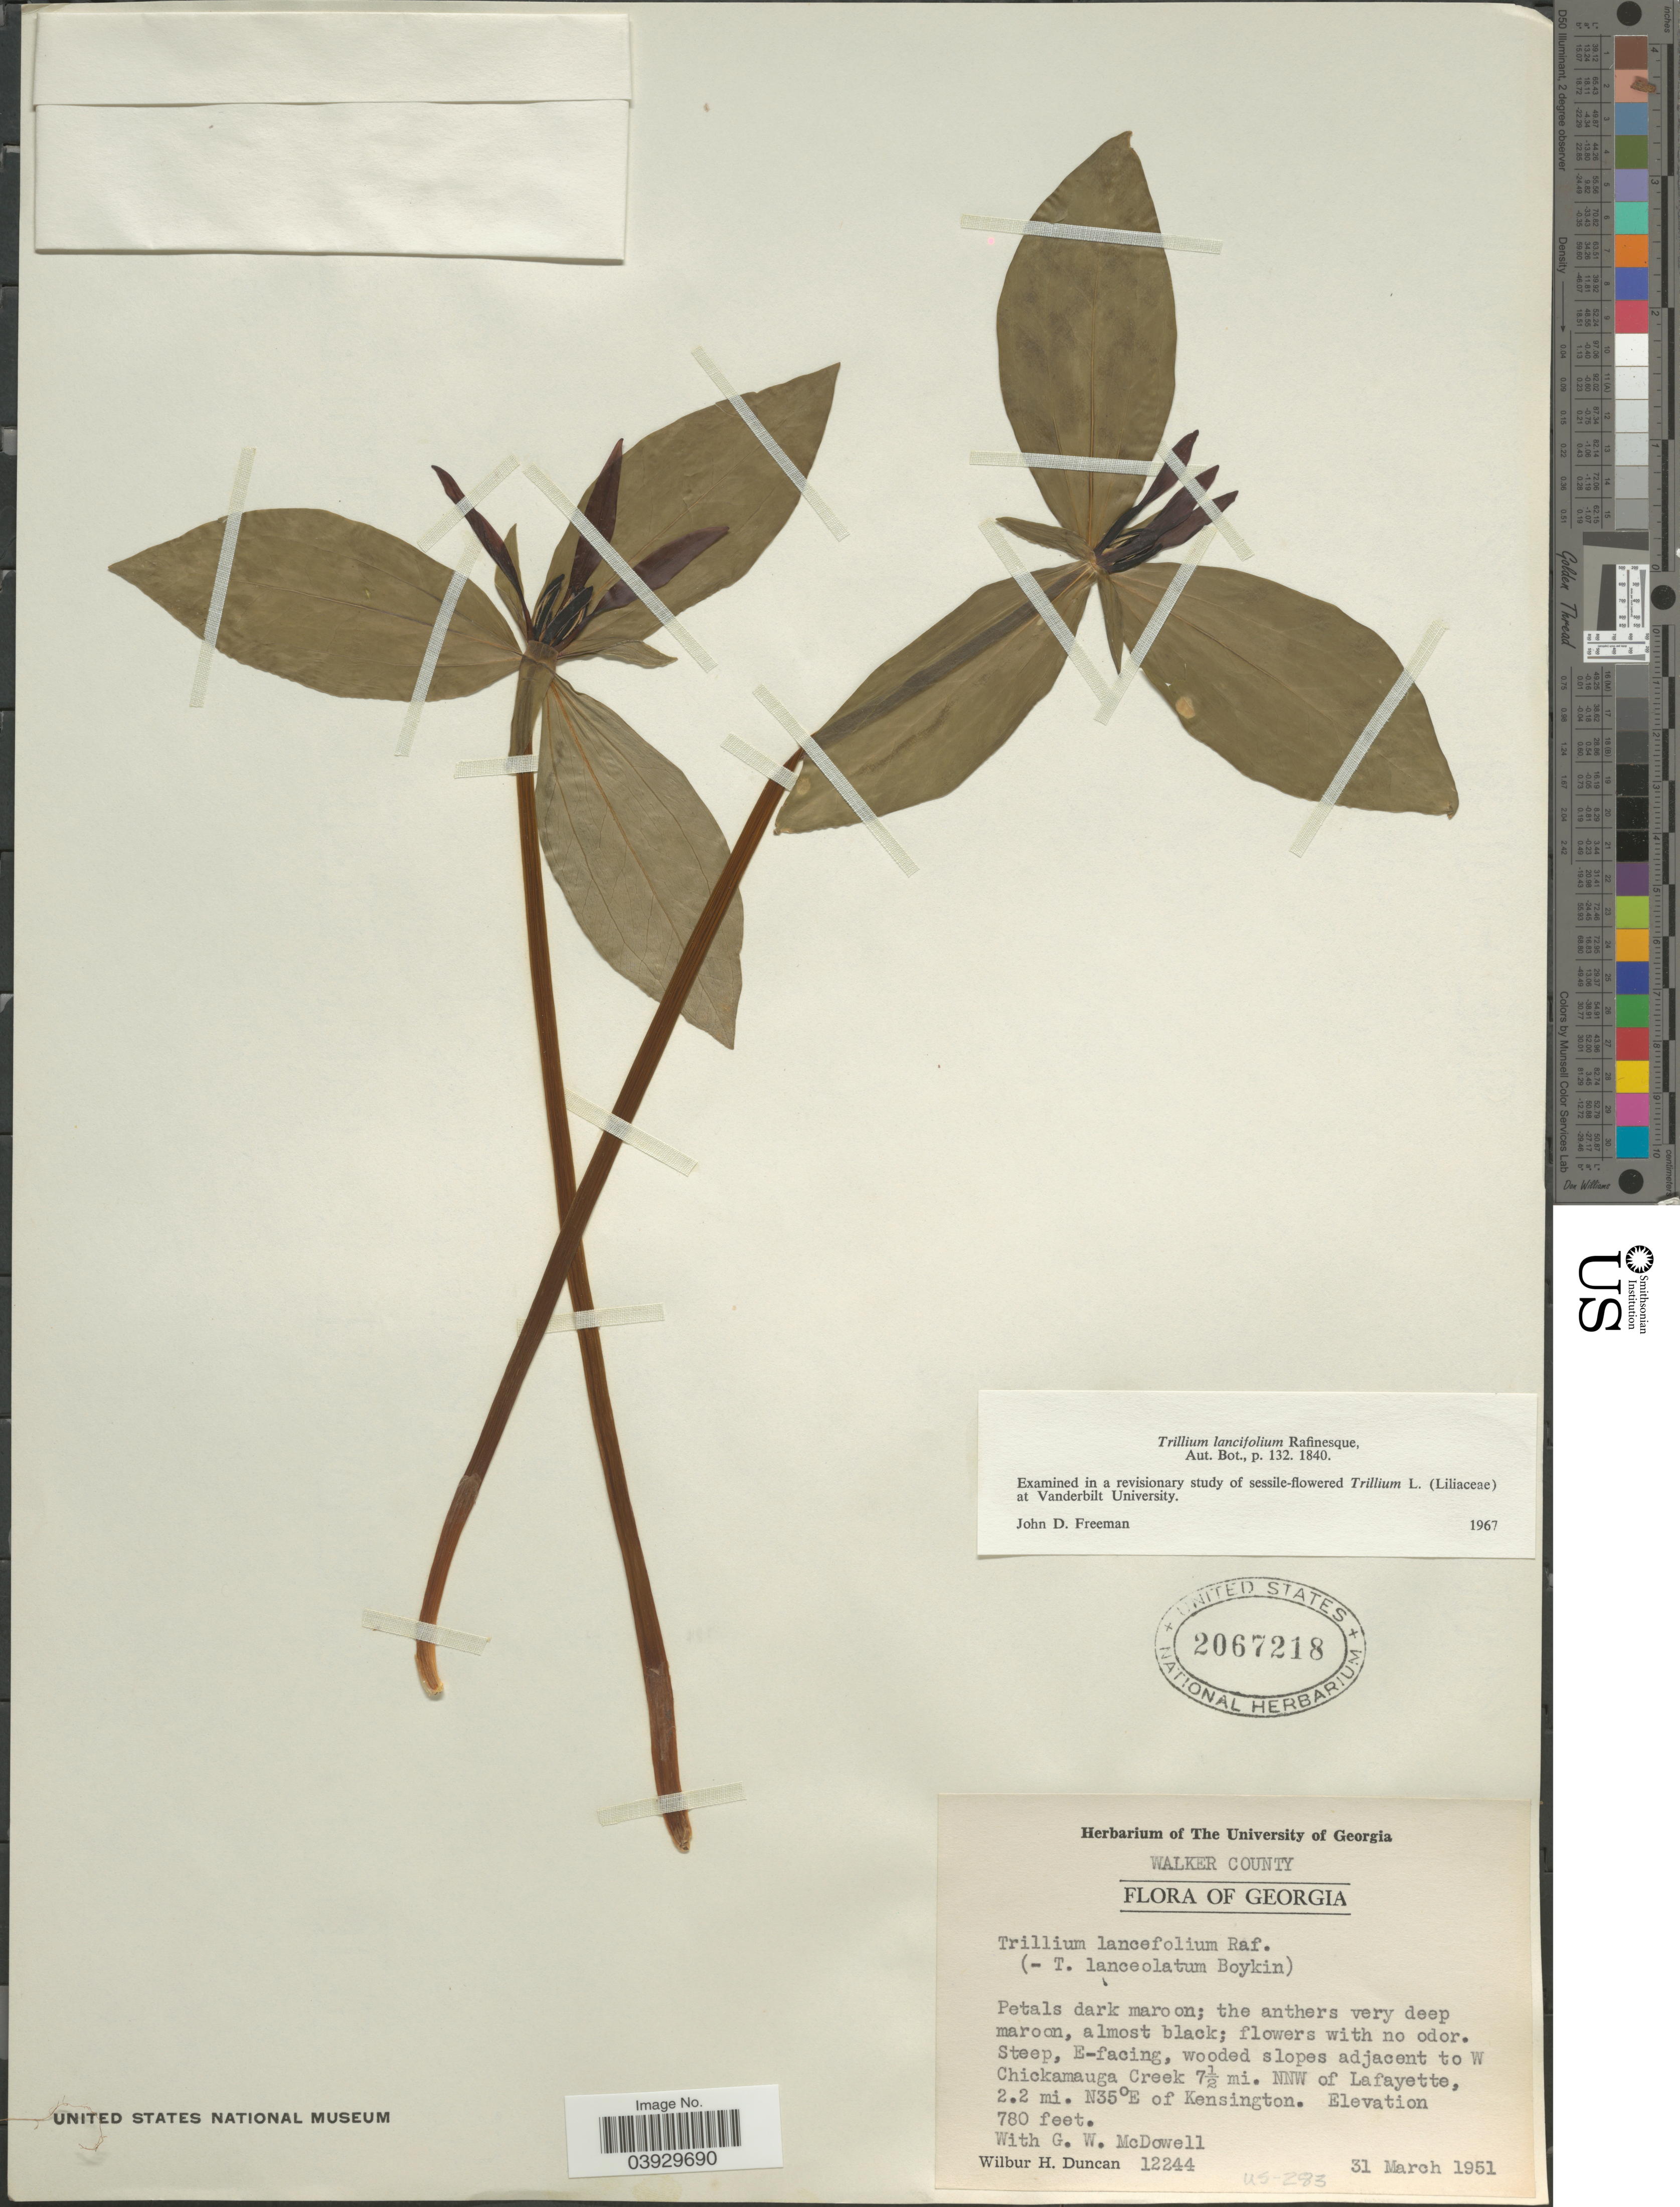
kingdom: Plantae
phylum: Tracheophyta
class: Liliopsida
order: Liliales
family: Melanthiaceae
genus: Trillium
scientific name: Trillium lancifolium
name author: Raf.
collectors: W. H. Duncan & G. McDowell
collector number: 12244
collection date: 1951-03-31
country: United States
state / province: Georgia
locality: Walker County. E-facing, wooded slopes adjacent to W Chickamauga Creek 7½ mi. NNW of Lafayette, 2.2 mi. N35°E of Kensington.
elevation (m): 238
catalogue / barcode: US 2067218